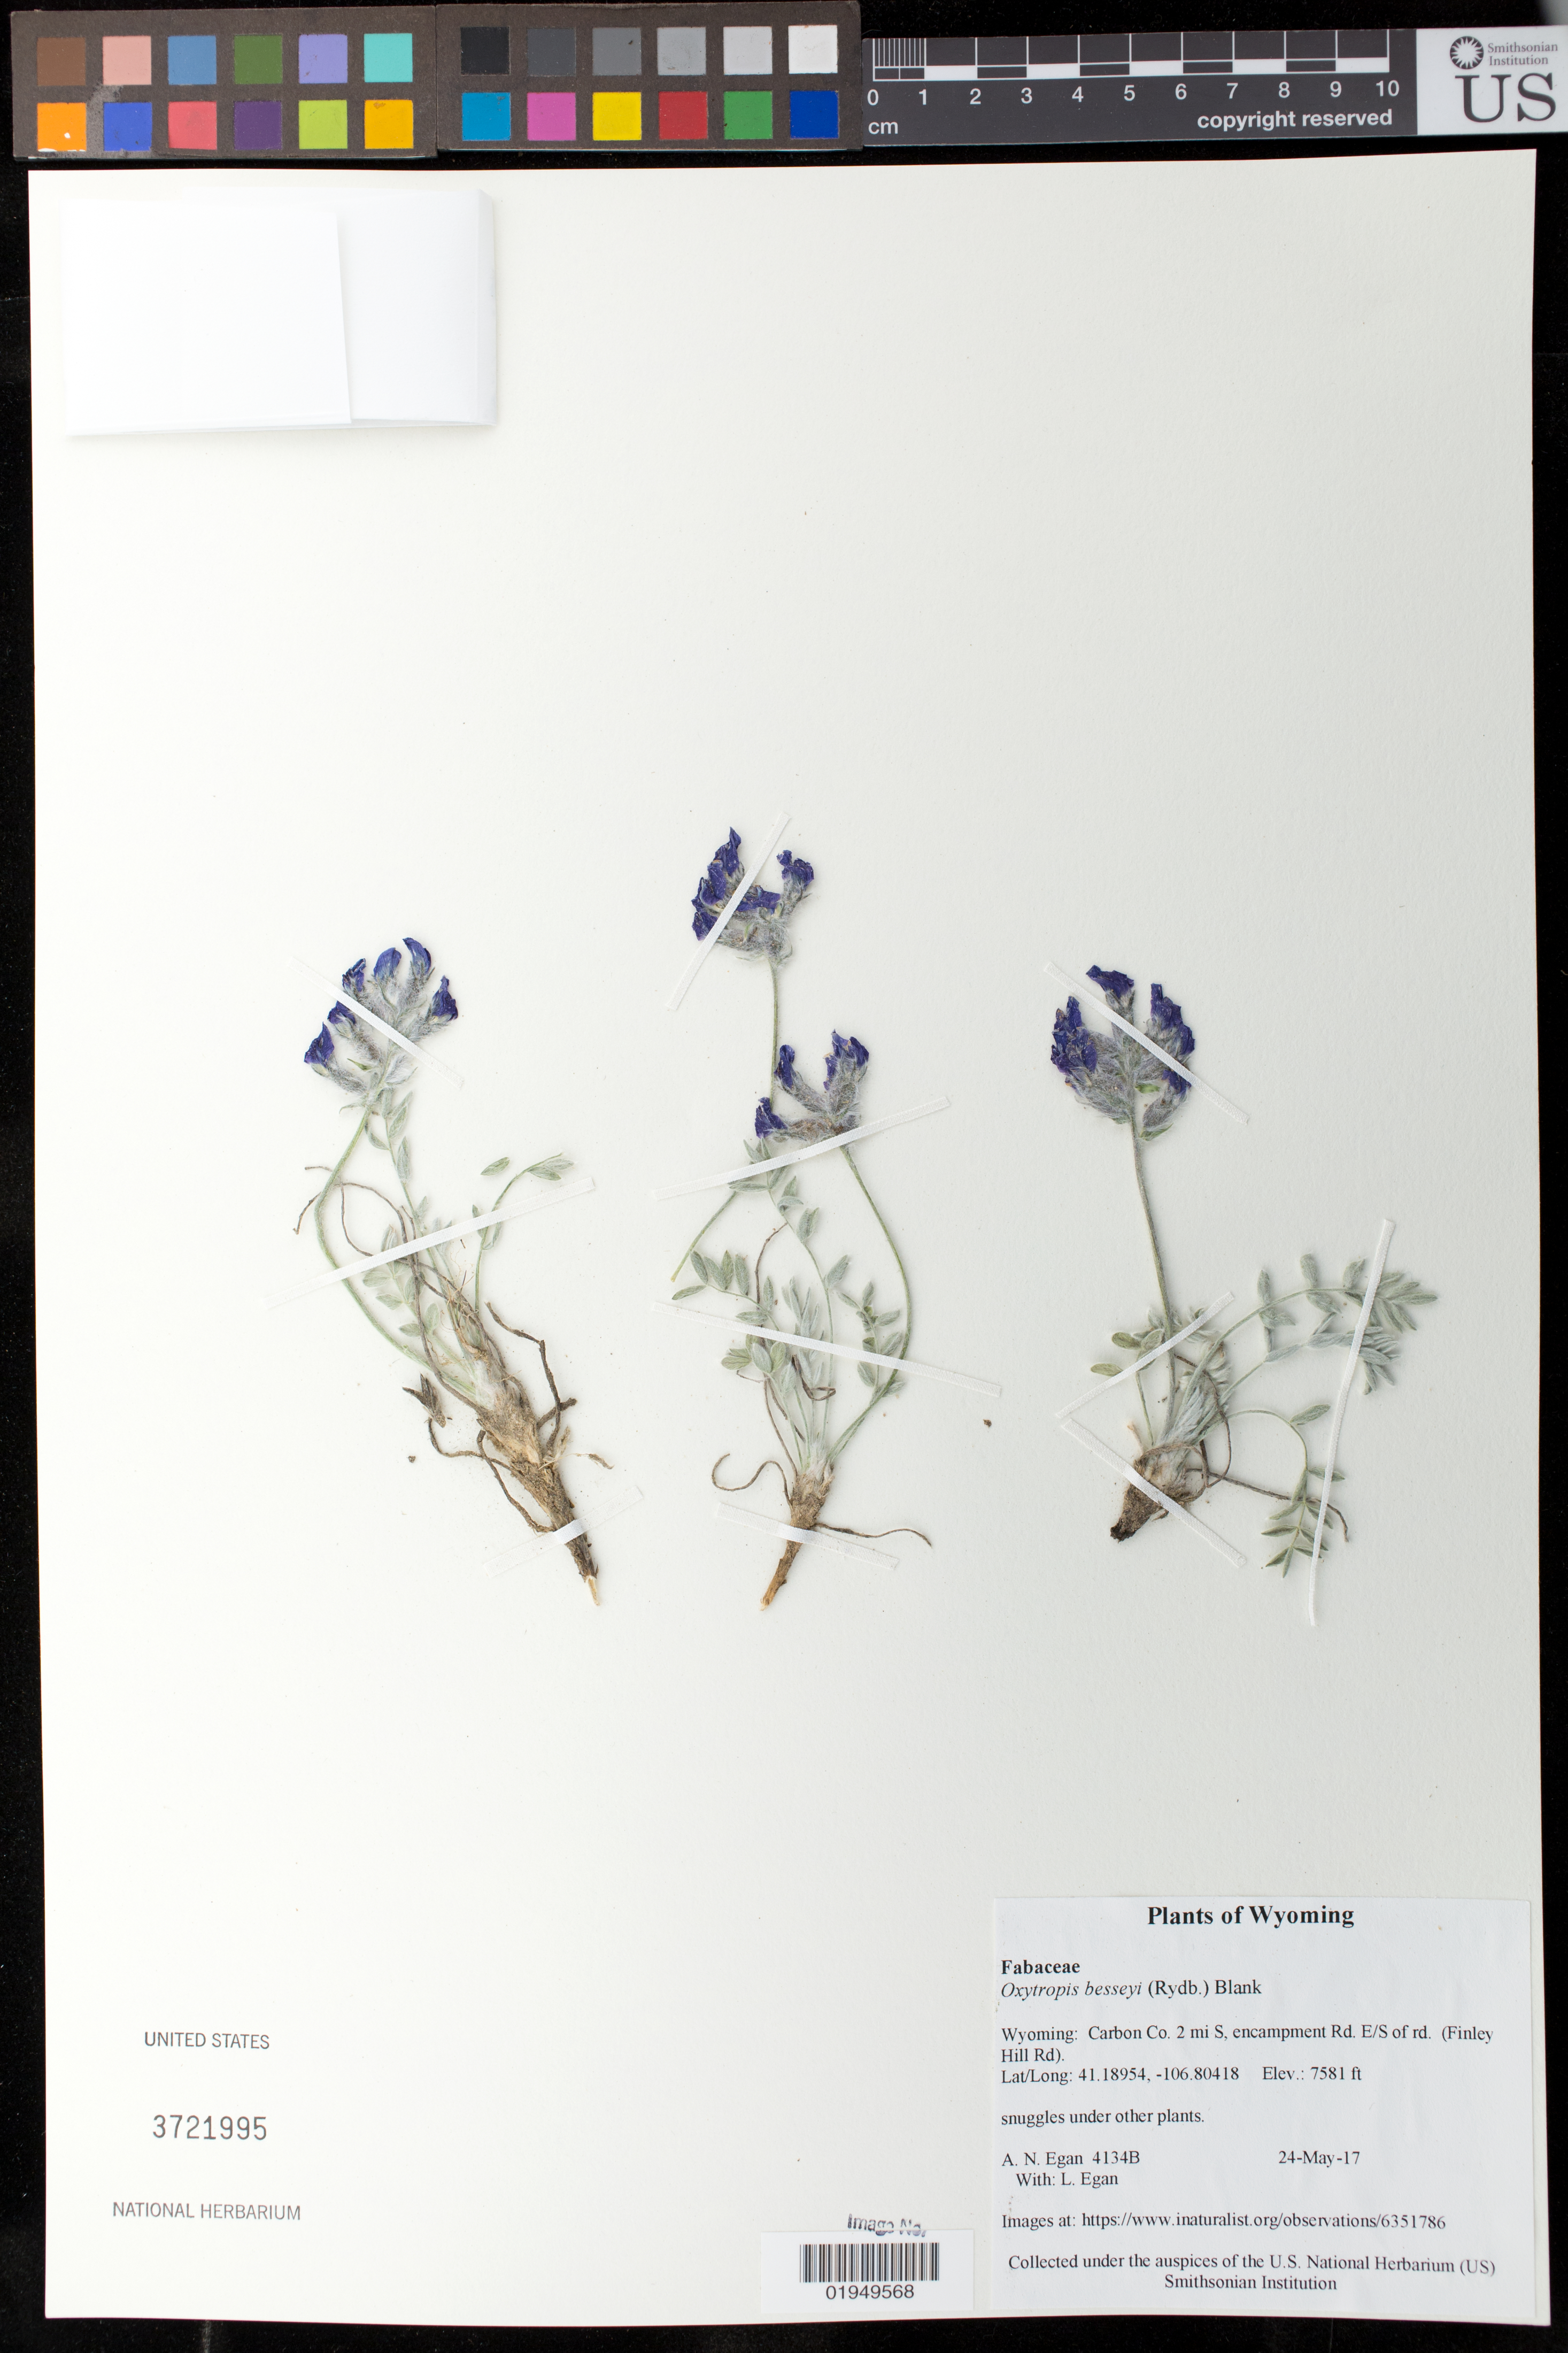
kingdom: Plantae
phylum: Tracheophyta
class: Magnoliopsida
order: Fabales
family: Fabaceae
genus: Oxytropis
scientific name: Oxytropis besseyi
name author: (Rydb.) Blank.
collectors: A. N. Egan & L. Egan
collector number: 4134B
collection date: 2017-05-24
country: United States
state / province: Wyoming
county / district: Carbon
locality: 2 mi. S, Encampment Rd. E/S of rd. (Finley Hill Rd).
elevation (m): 2311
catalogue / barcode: US 3721995